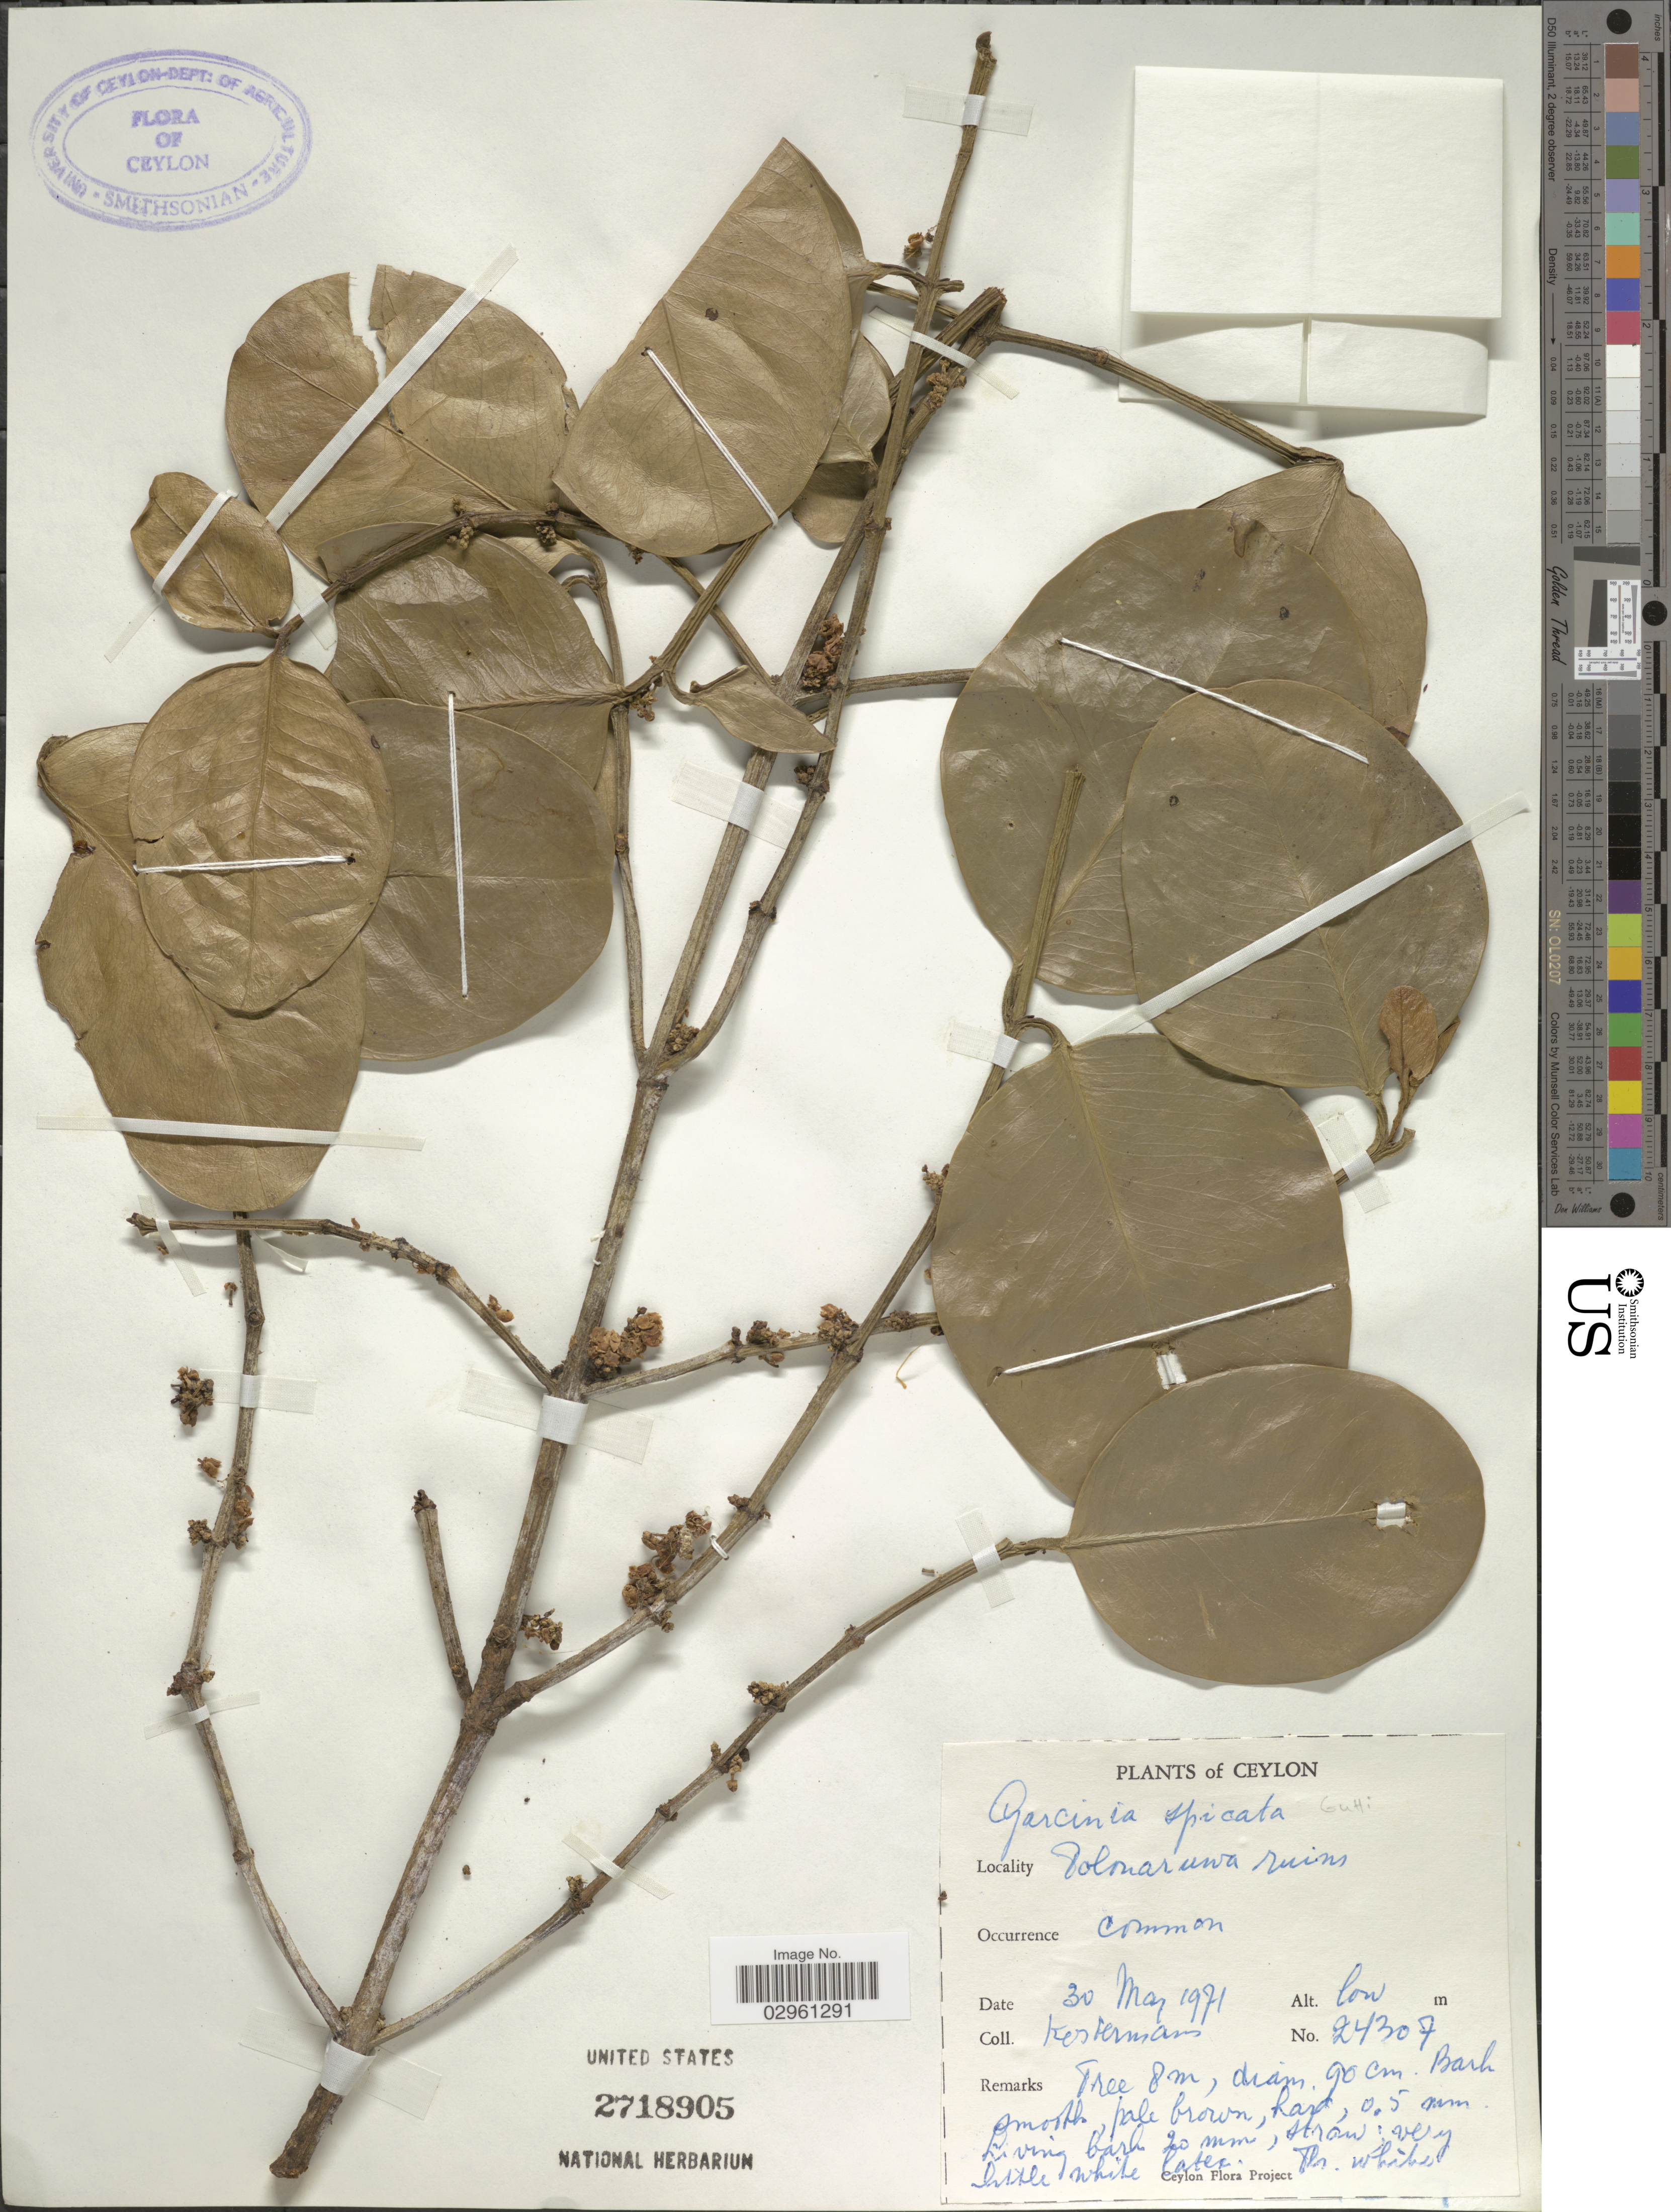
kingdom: Plantae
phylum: Tracheophyta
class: Magnoliopsida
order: Malpighiales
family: Clusiaceae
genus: Garcinia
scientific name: Garcinia spicata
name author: Hook. f.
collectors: Kostermans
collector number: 24307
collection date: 1971-05-30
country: Sri Lanka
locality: Ceylon. Polonaruwa ruins.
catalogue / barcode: US 2718905